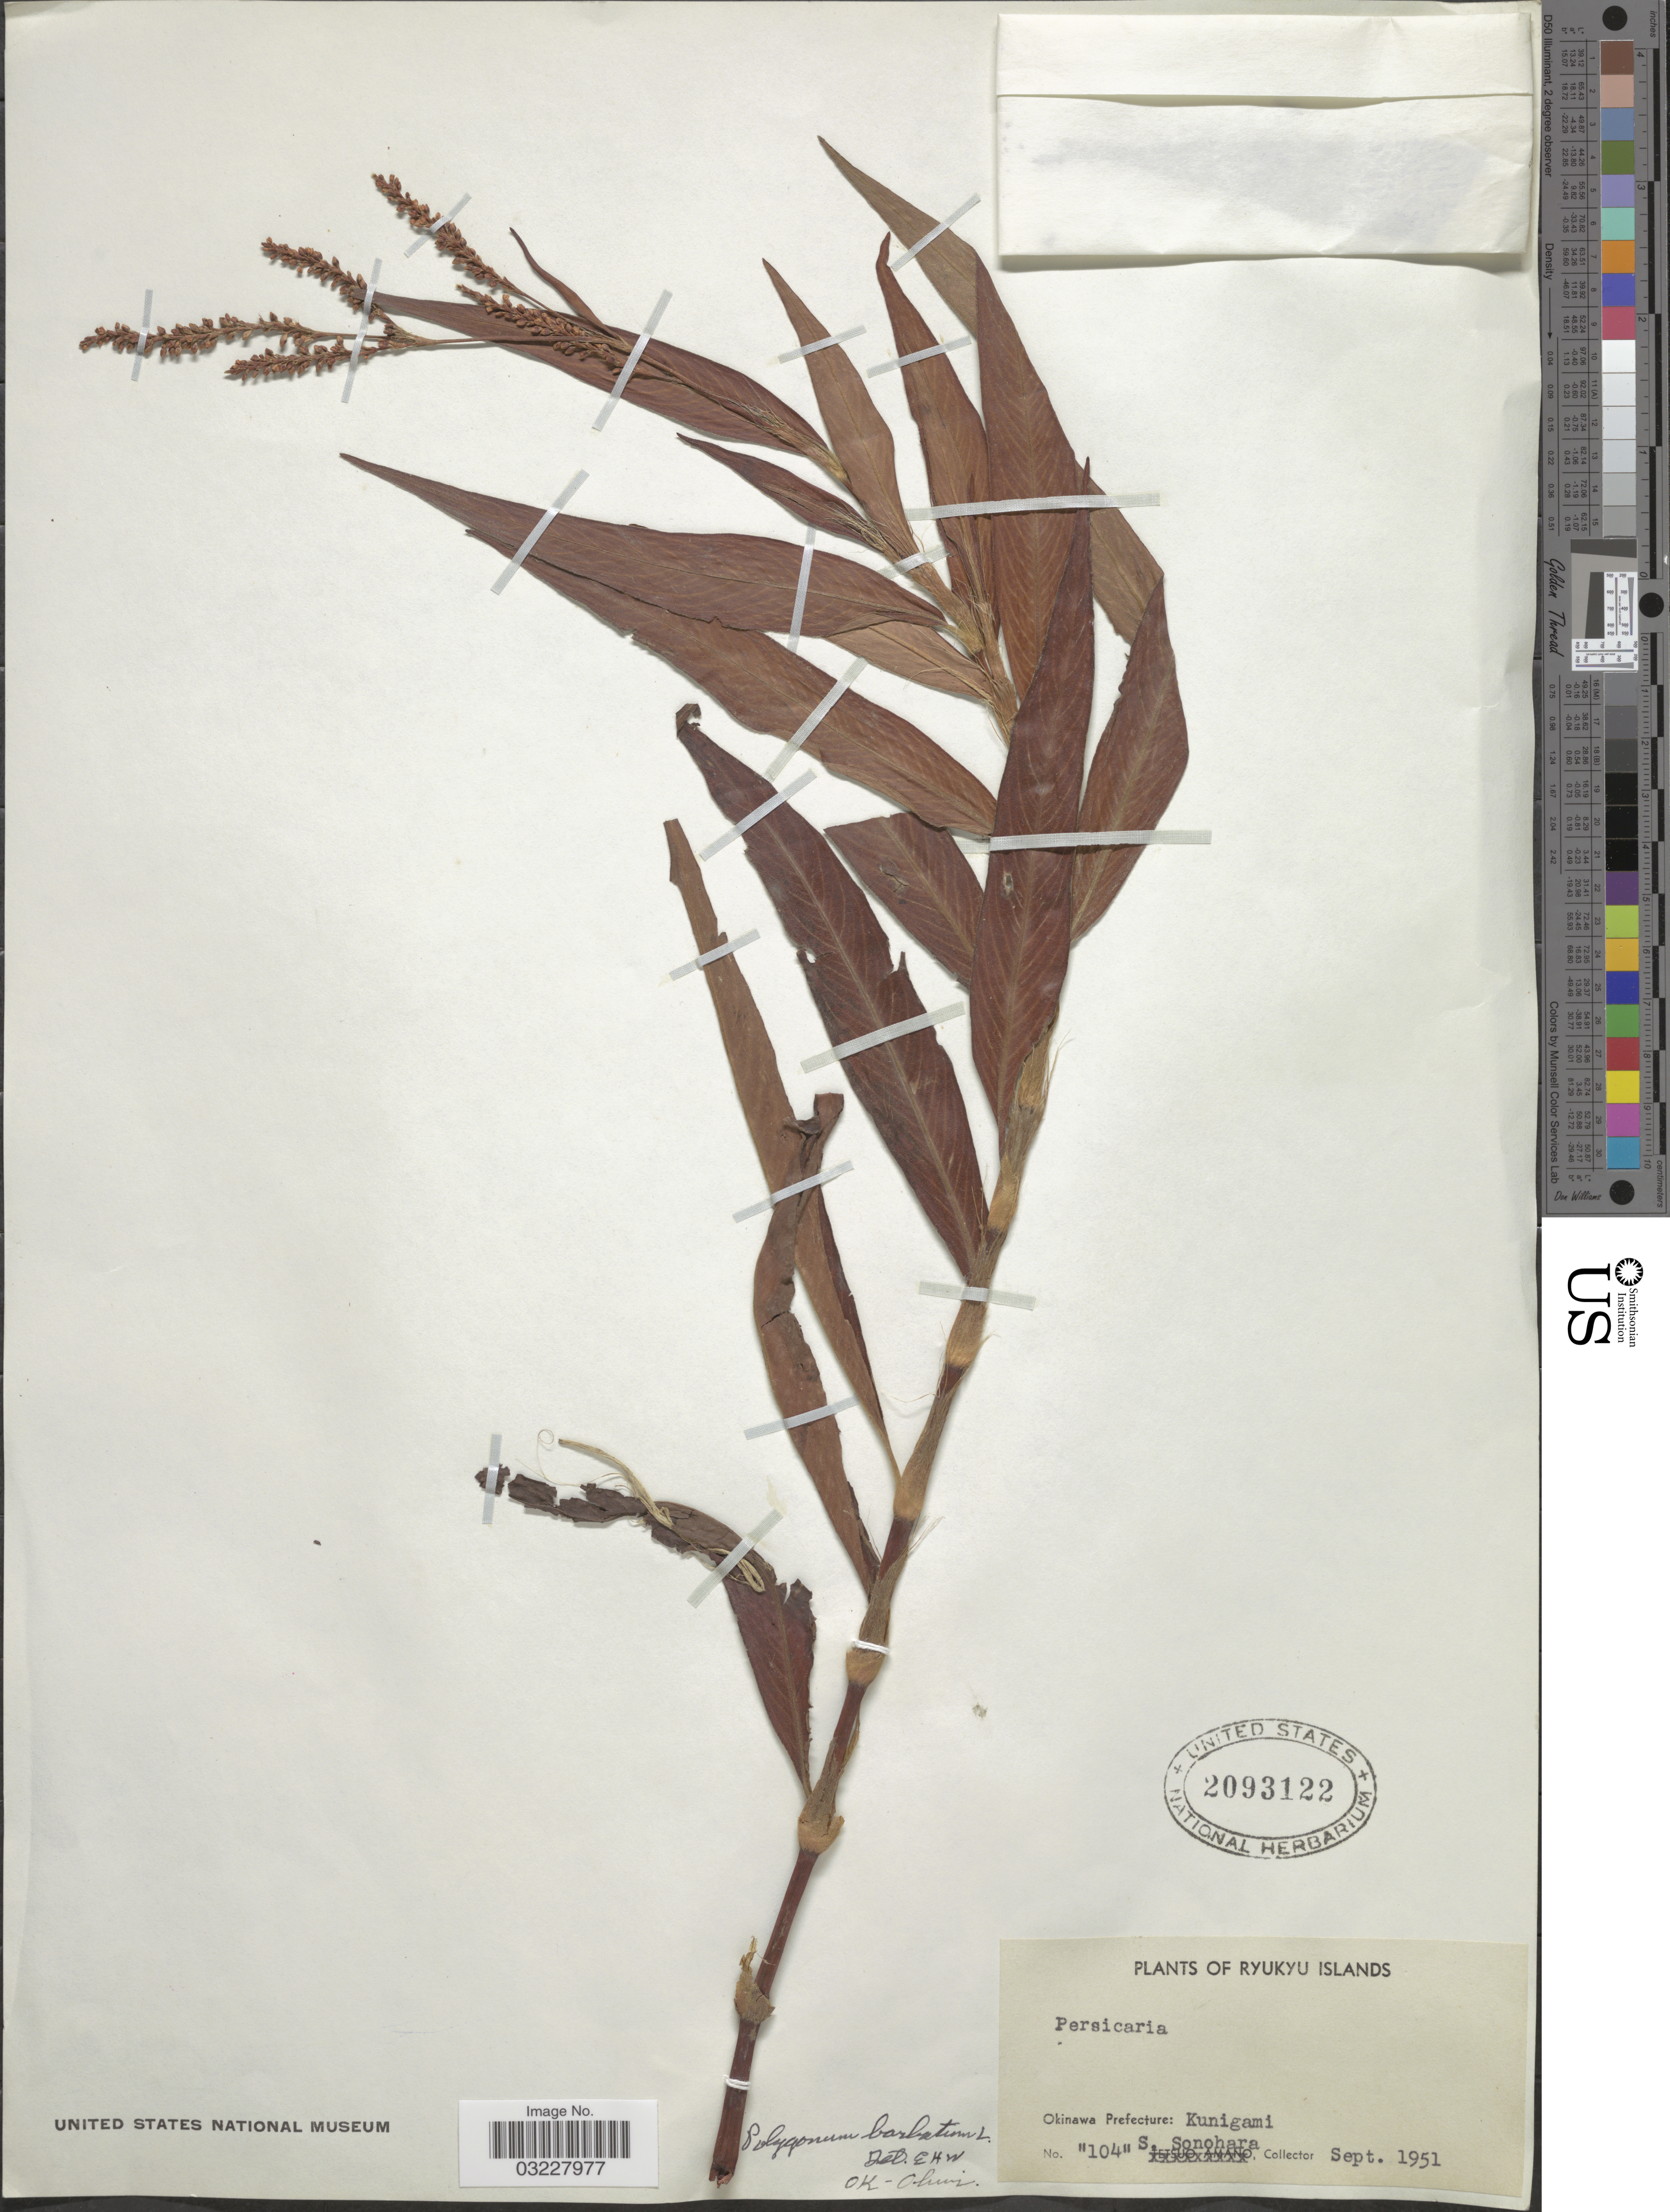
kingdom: Plantae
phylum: Tracheophyta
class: Magnoliopsida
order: Caryophyllales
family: Polygonaceae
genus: Polygonum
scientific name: Polygonum barbatum var. barbatum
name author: L.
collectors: S. Sonohara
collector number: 104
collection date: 1951-09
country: Japan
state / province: Okinawa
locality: Ryukyu Islands. Okinawa Prefecture: Kunigami.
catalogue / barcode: US 2093122